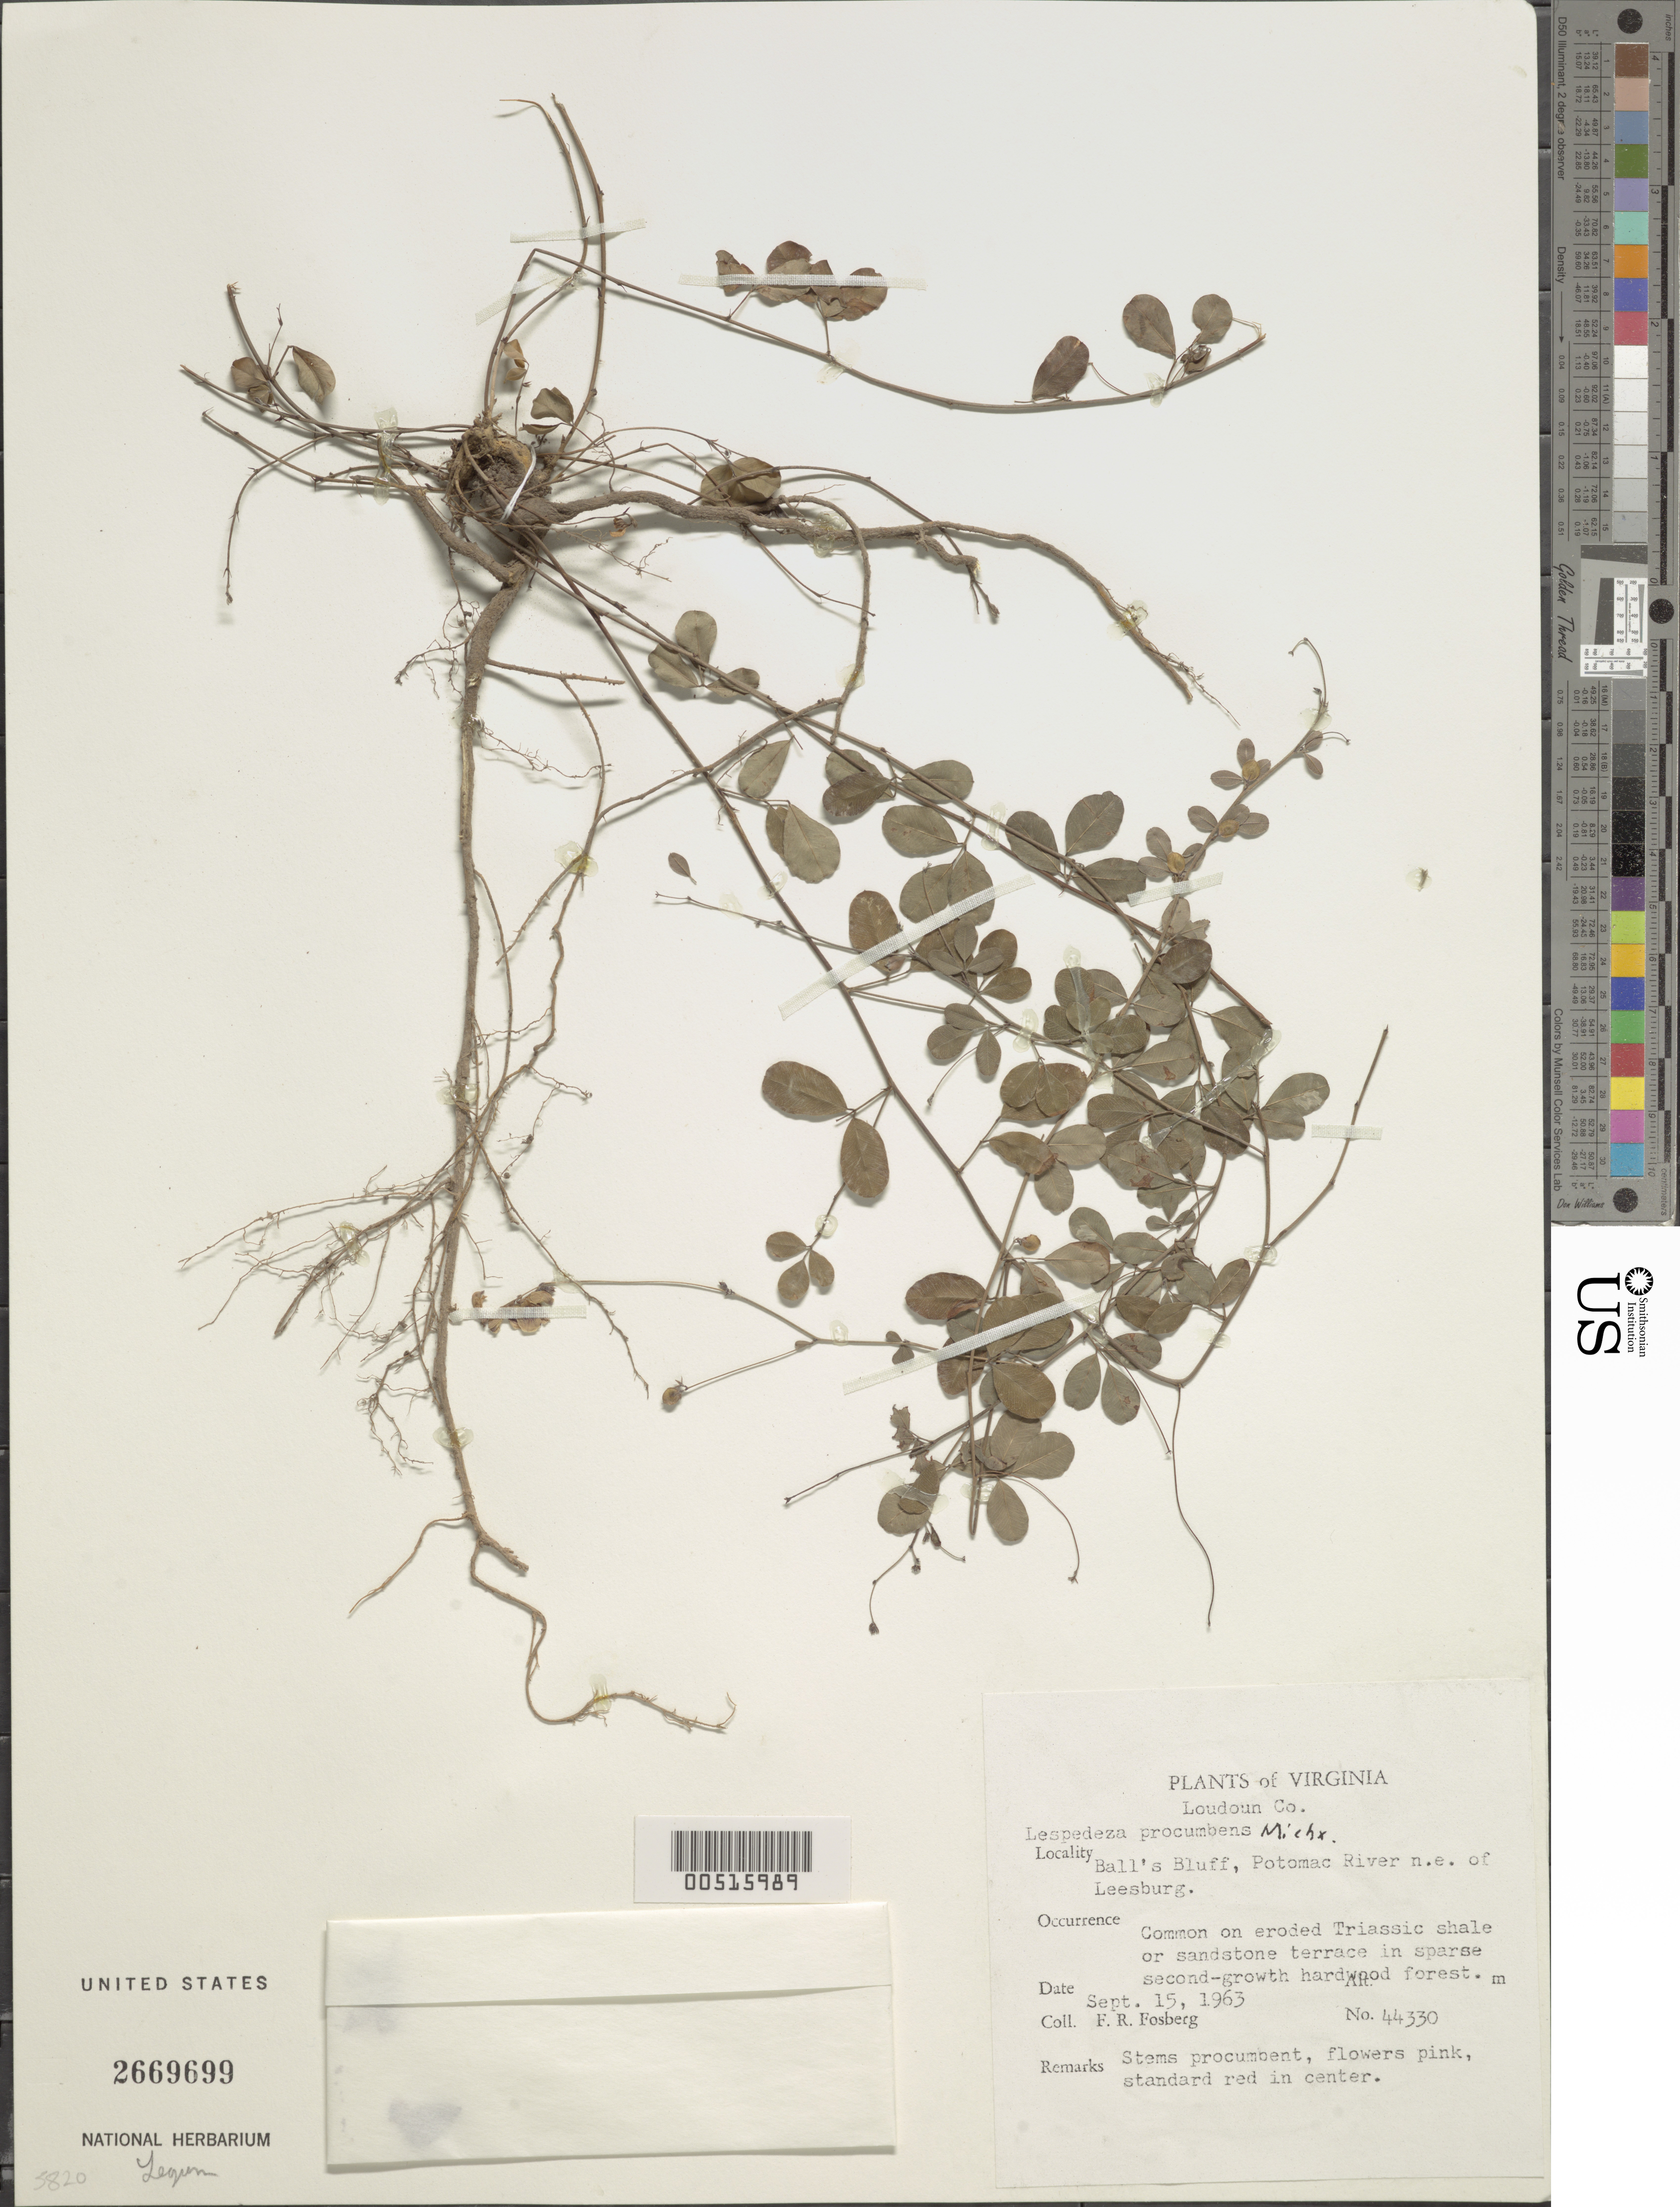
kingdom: Plantae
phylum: Tracheophyta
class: Magnoliopsida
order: Fabales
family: Fabaceae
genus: Lespedeza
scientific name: Lespedeza procumbens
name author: Michx.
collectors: F. R. Fosberg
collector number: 44330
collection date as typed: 15 Sep 1963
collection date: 1963-09-15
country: United States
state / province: Virginia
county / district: Loudoun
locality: Balls Bluff, Potomac River NE of Leesburg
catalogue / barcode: US 2669699